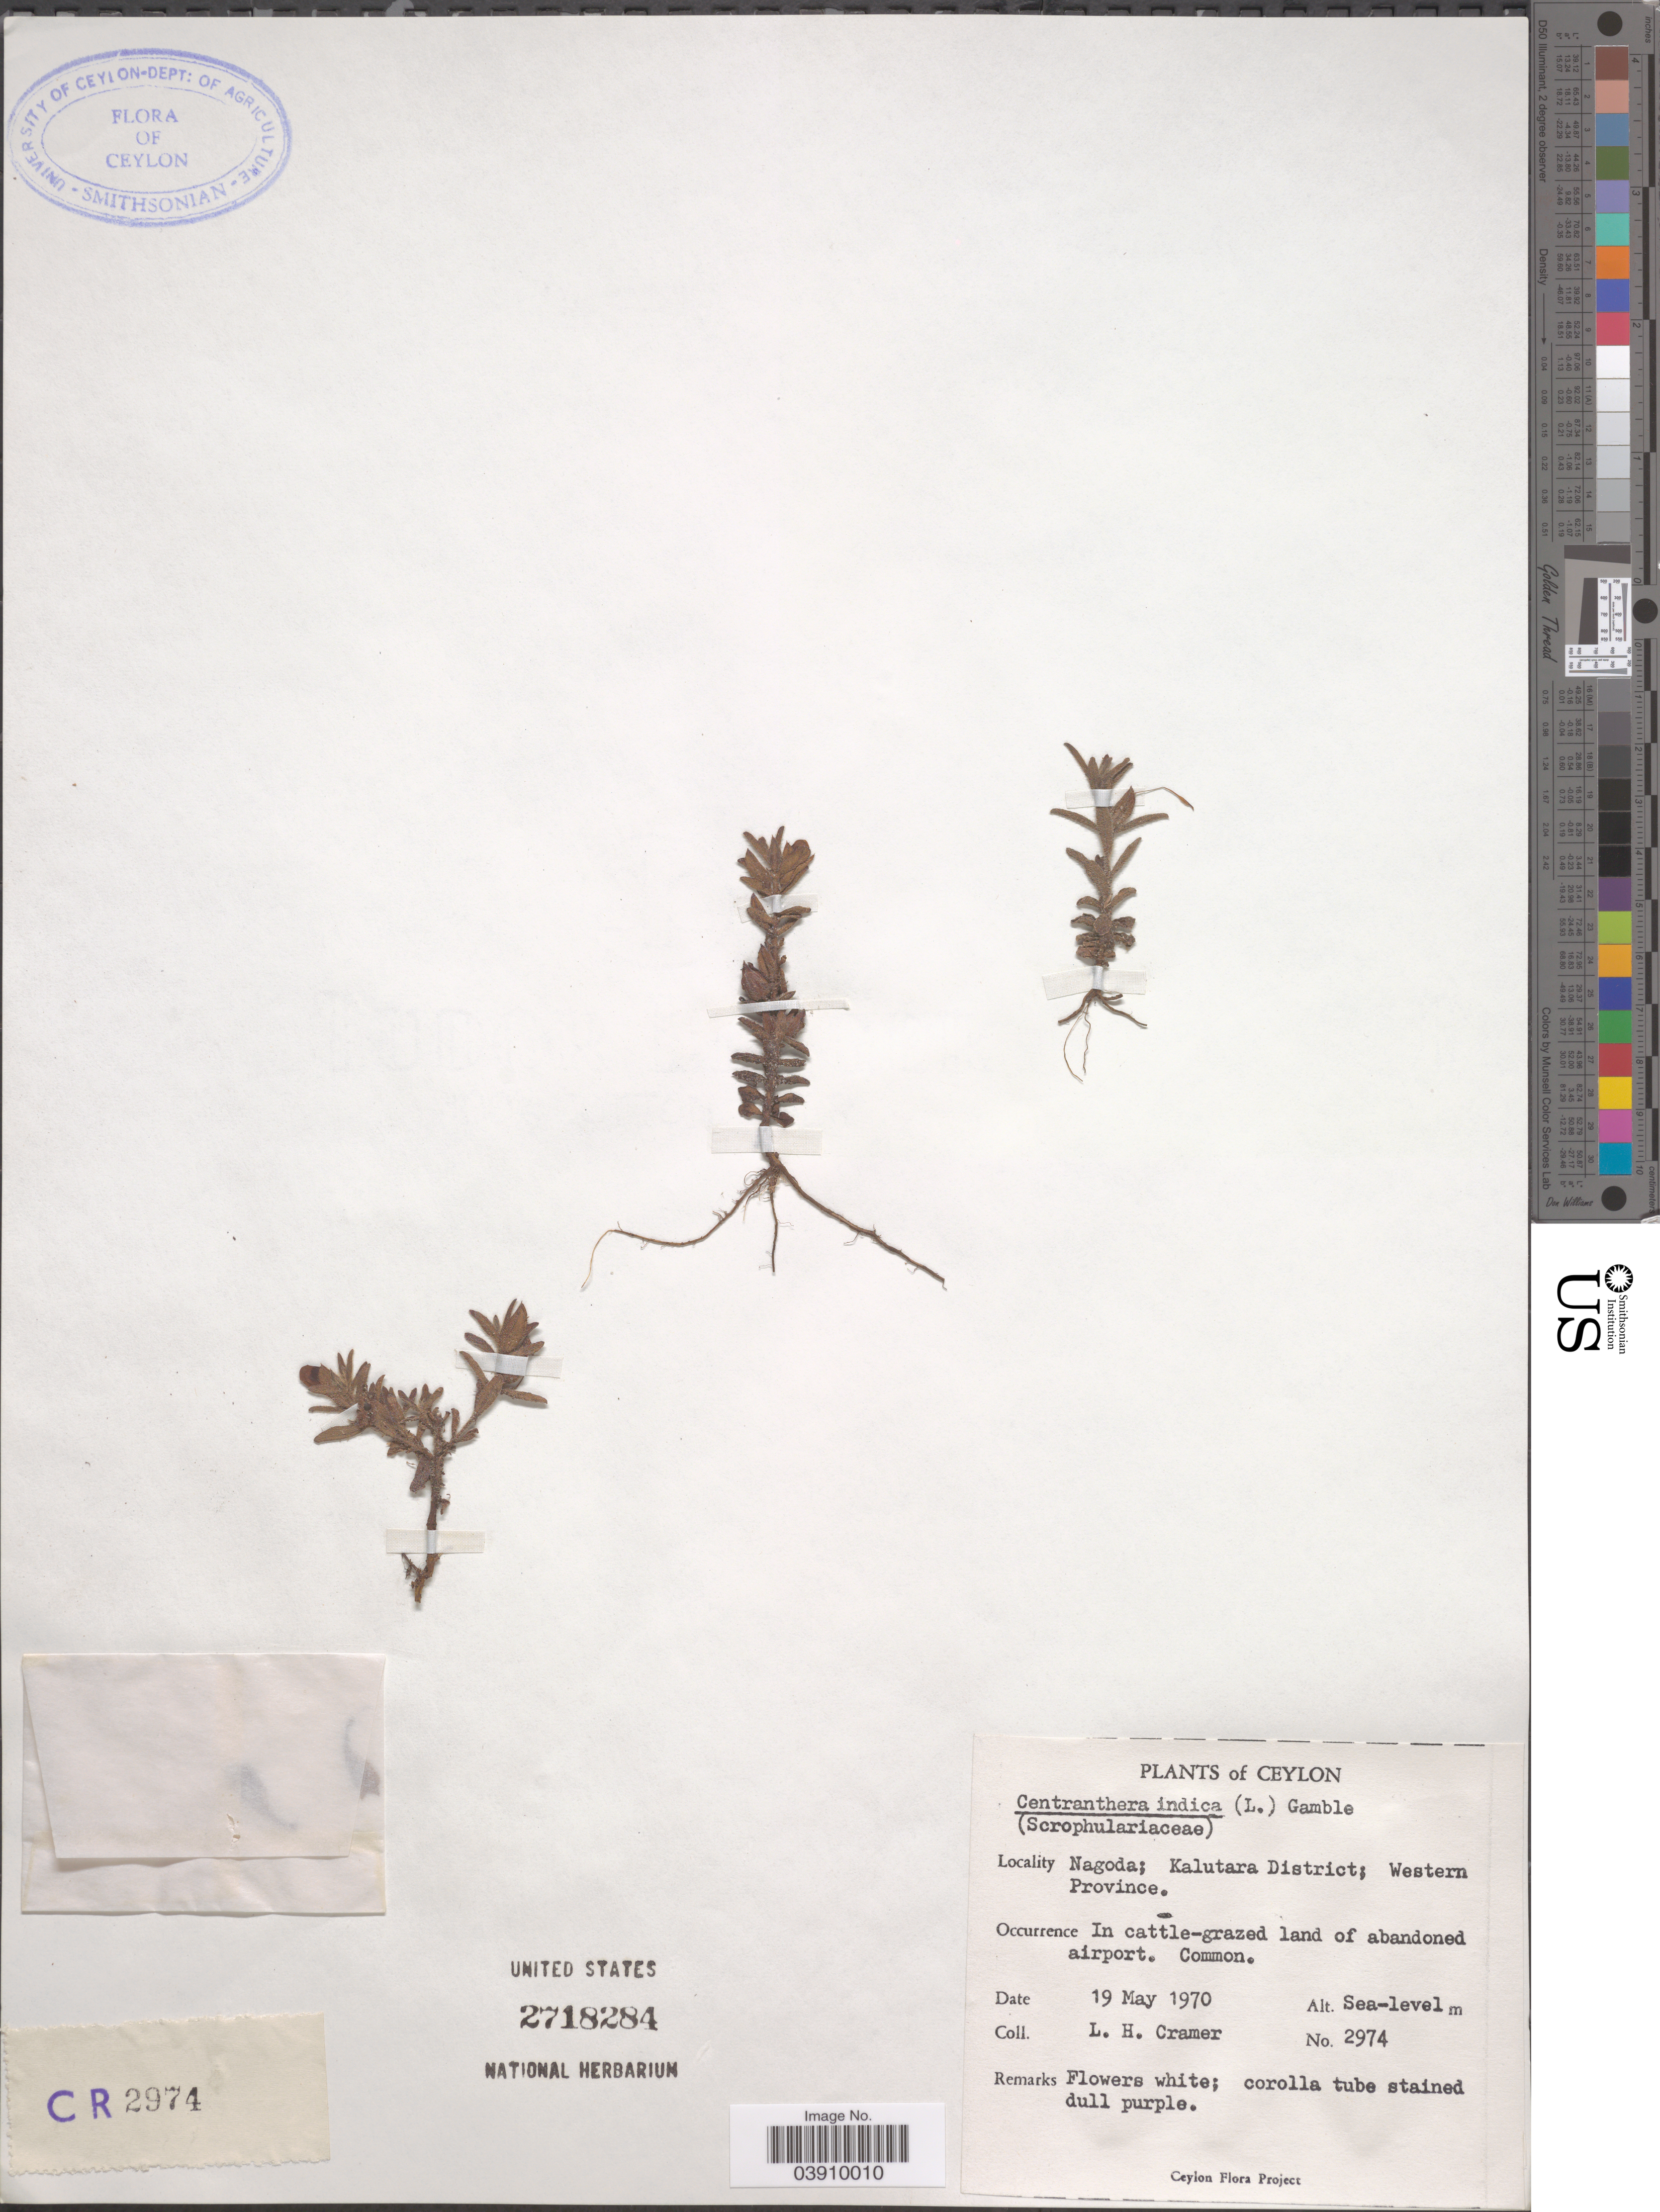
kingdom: Plantae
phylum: Tracheophyta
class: Magnoliopsida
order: Lamiales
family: Orobanchaceae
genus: Centranthera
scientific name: Centranthera indica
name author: (L.) Gamble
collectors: L. H. Cramer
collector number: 2974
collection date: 1970-05-19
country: Sri Lanka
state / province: Western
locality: Ceylon. Nagoda; Kalutara District.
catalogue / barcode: US 2718284